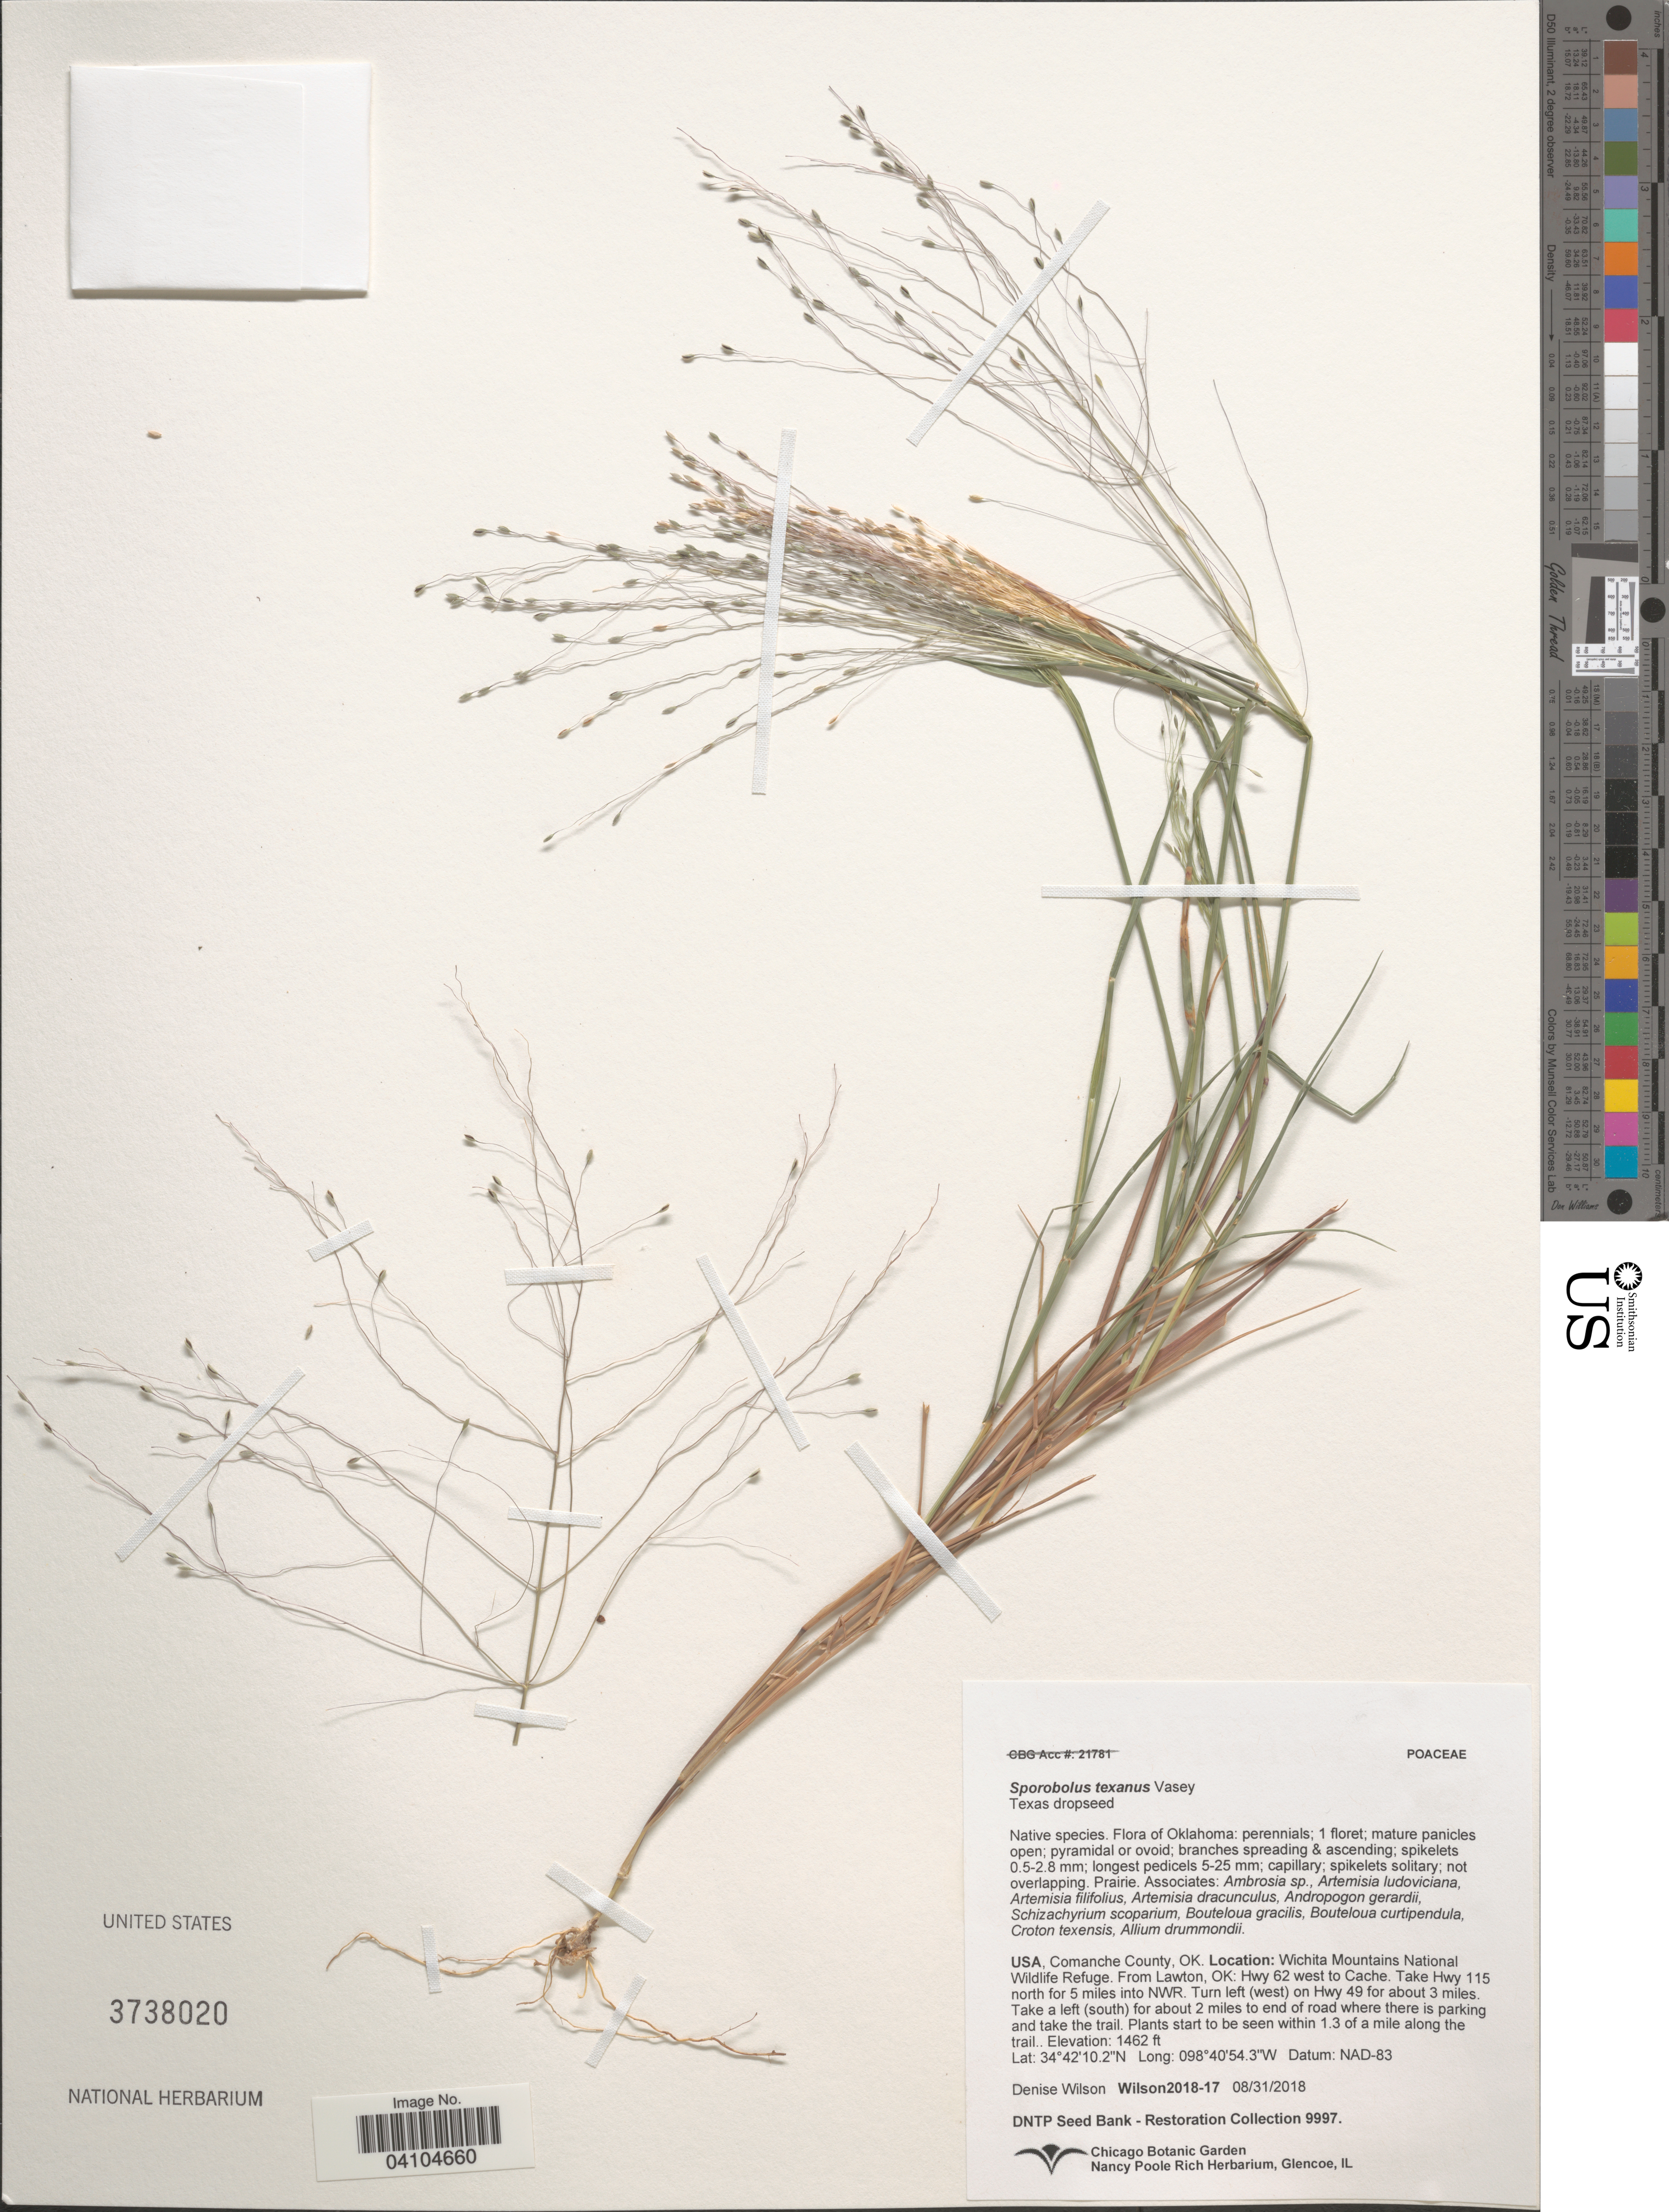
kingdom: Plantae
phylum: Tracheophyta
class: Liliopsida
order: Poales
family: Poaceae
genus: Sporobolus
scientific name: Sporobolus texanus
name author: Vasey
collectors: D. Wilson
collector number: Wilson2018-17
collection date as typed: Transcribed d/m/y: 31/8/2018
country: United States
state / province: Oklahoma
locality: Comanche County. Wichita Mountains National Wildlife Refuge. From Lawton, OK: Hwy 62 west to Cache. Take Hwy 115 north for 5 miles NWR. Turn left (west) on Hwy 49 for about 3 miles. Take a left (south) for about 2 miles to end of road where there is parking and take the trail. Plants start to be seen within 1.3 of a mile along the trail.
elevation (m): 446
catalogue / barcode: US 3738020